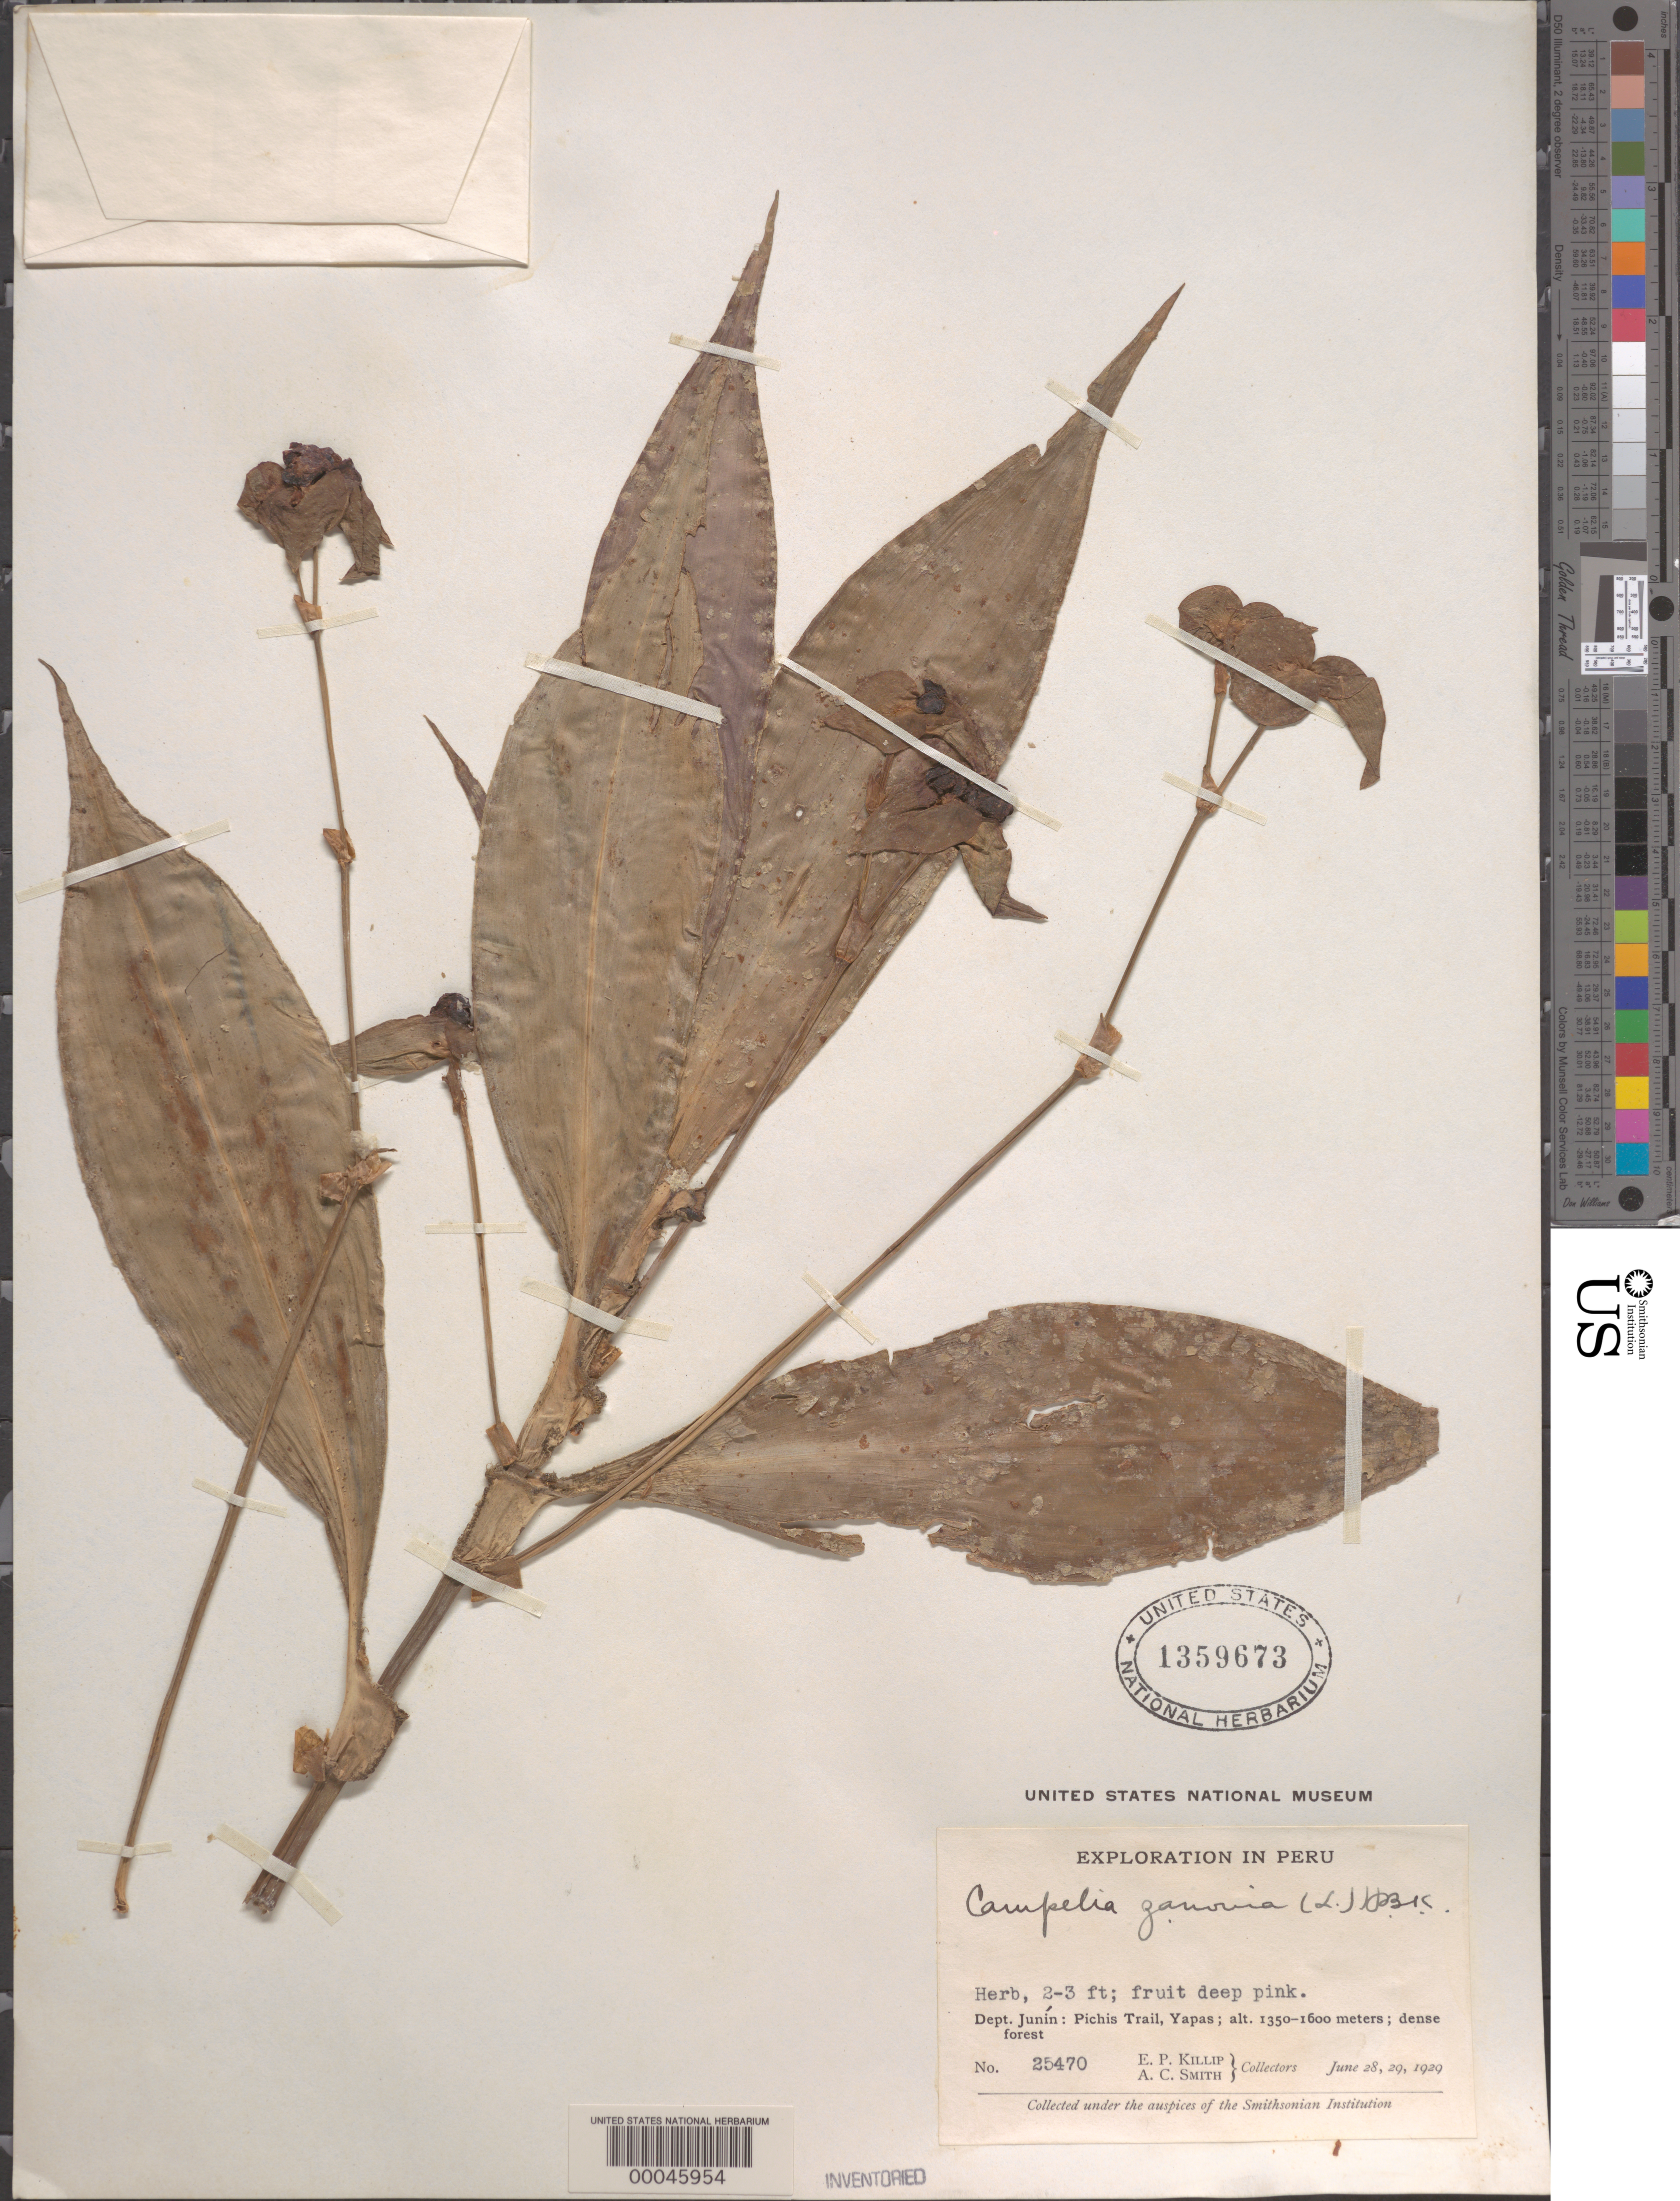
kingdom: Plantae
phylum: Tracheophyta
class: Liliopsida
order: Commelinales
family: Commelinaceae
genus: Tradescantia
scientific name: Tradescantia zanonia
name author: (L.) Sw.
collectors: E. P. Killip & A. C. Smith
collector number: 25470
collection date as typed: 28 Jun 1929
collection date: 1929-06-28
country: Peru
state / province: Junín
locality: Pichis trail, yapas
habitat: Dense forest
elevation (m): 1350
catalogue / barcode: US 1359673